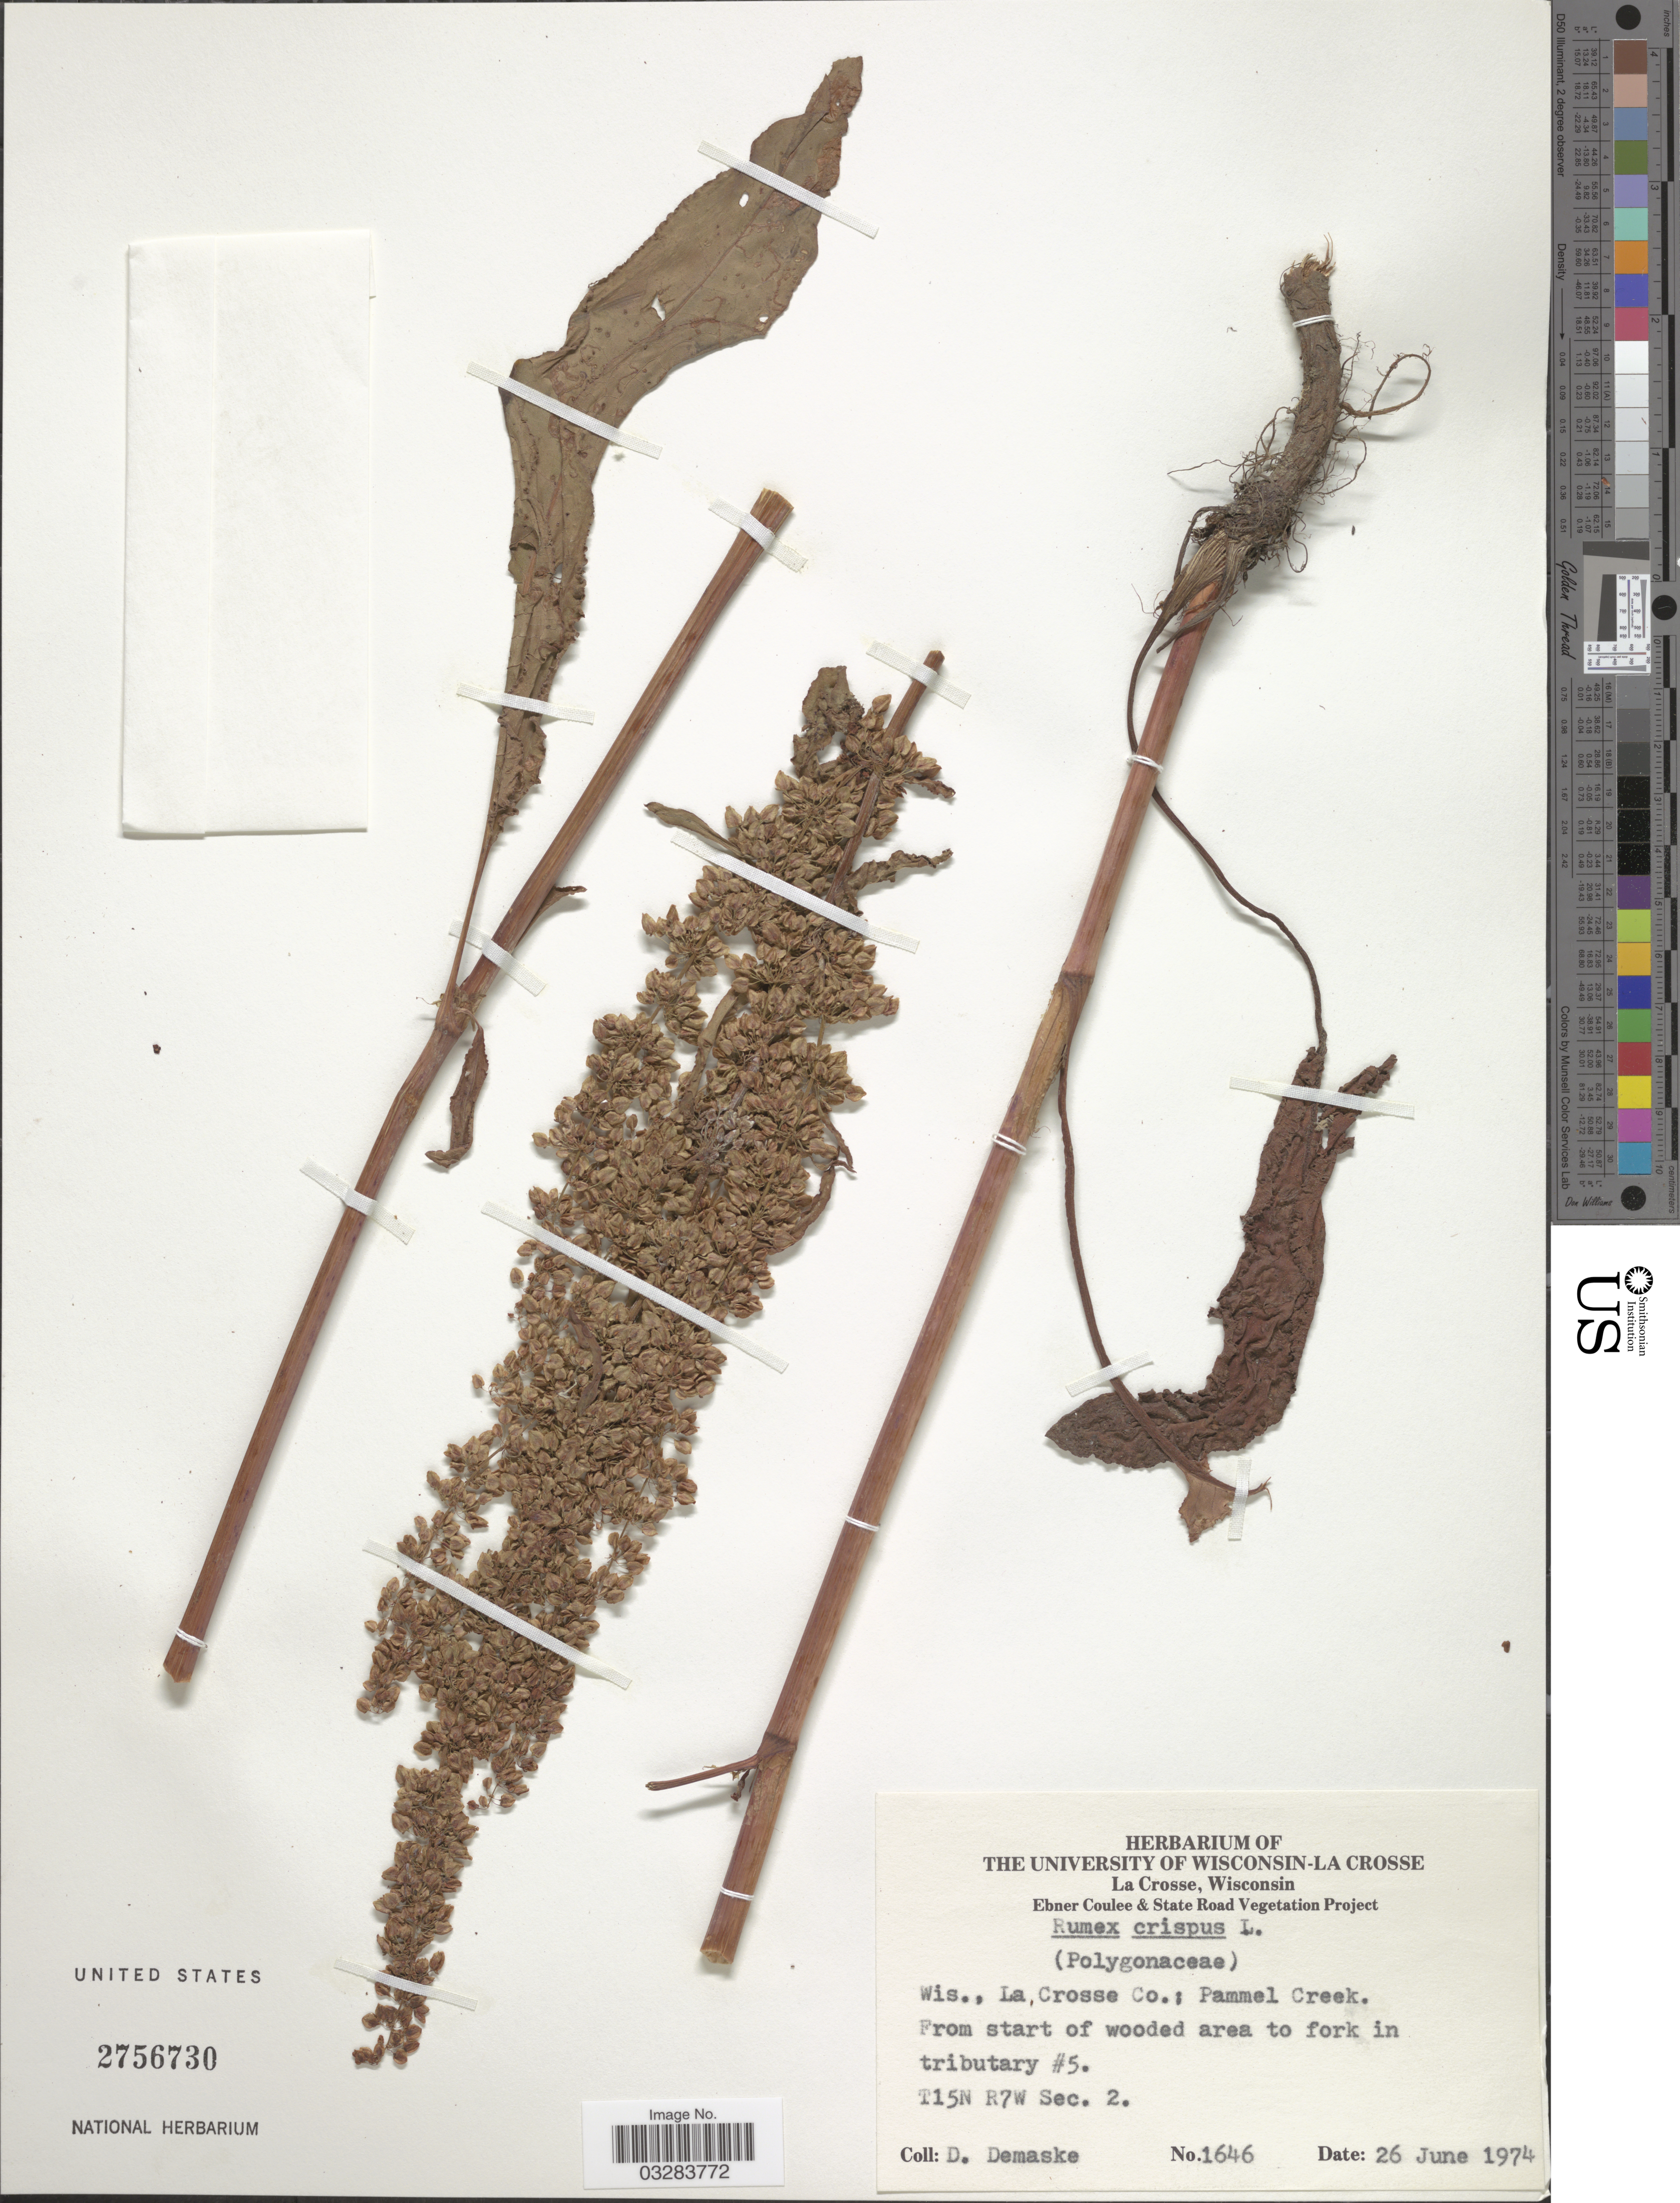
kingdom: Plantae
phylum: Tracheophyta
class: Magnoliopsida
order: Caryophyllales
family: Polygonaceae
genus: Rumex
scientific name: Rumex crispus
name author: L.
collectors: D. Demaske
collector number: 1646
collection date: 1974-06-26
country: United States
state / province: Wisconsin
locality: La Crosse Co.; Pammel Creek. From start of wooded area to Fork in tributary #5, T15N R7W Sec. 2.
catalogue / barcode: US 2756730